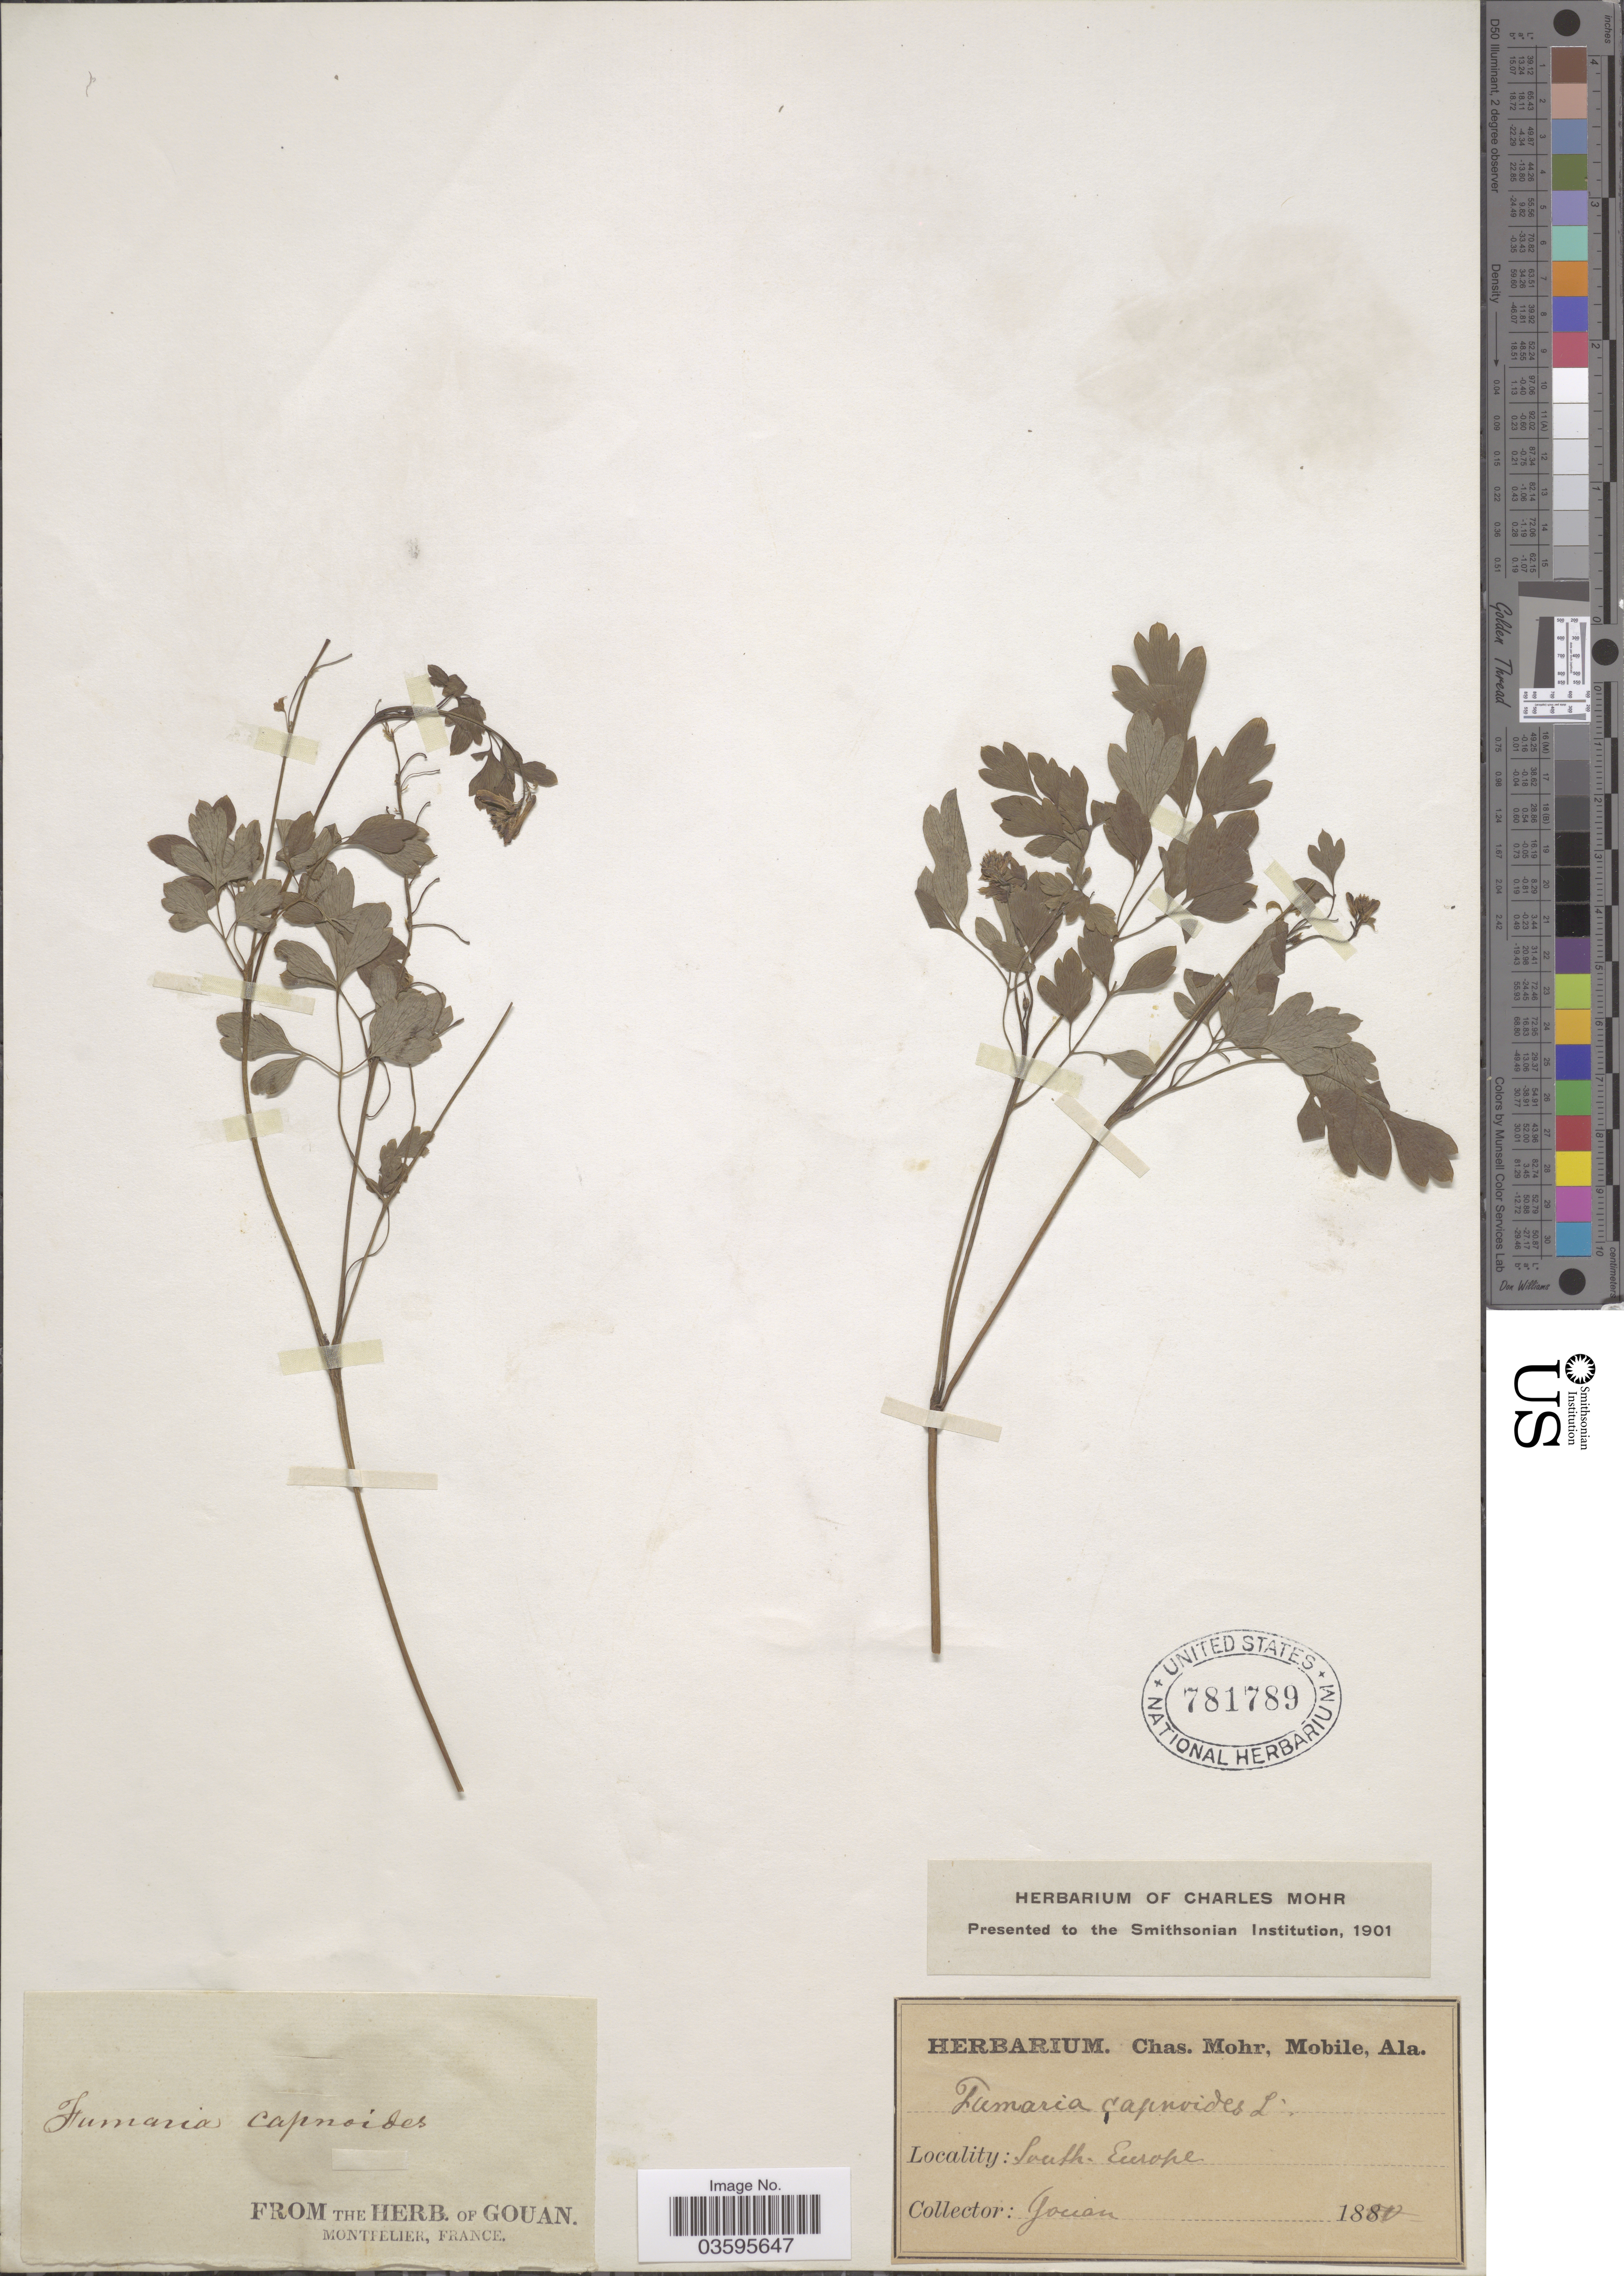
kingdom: Plantae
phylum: Tracheophyta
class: Magnoliopsida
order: Ranunculales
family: Papaveraceae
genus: Fumaria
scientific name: Fumaria capnoides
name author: L.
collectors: -. Gouan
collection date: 1880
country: France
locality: South Europe.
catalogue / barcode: US 781789